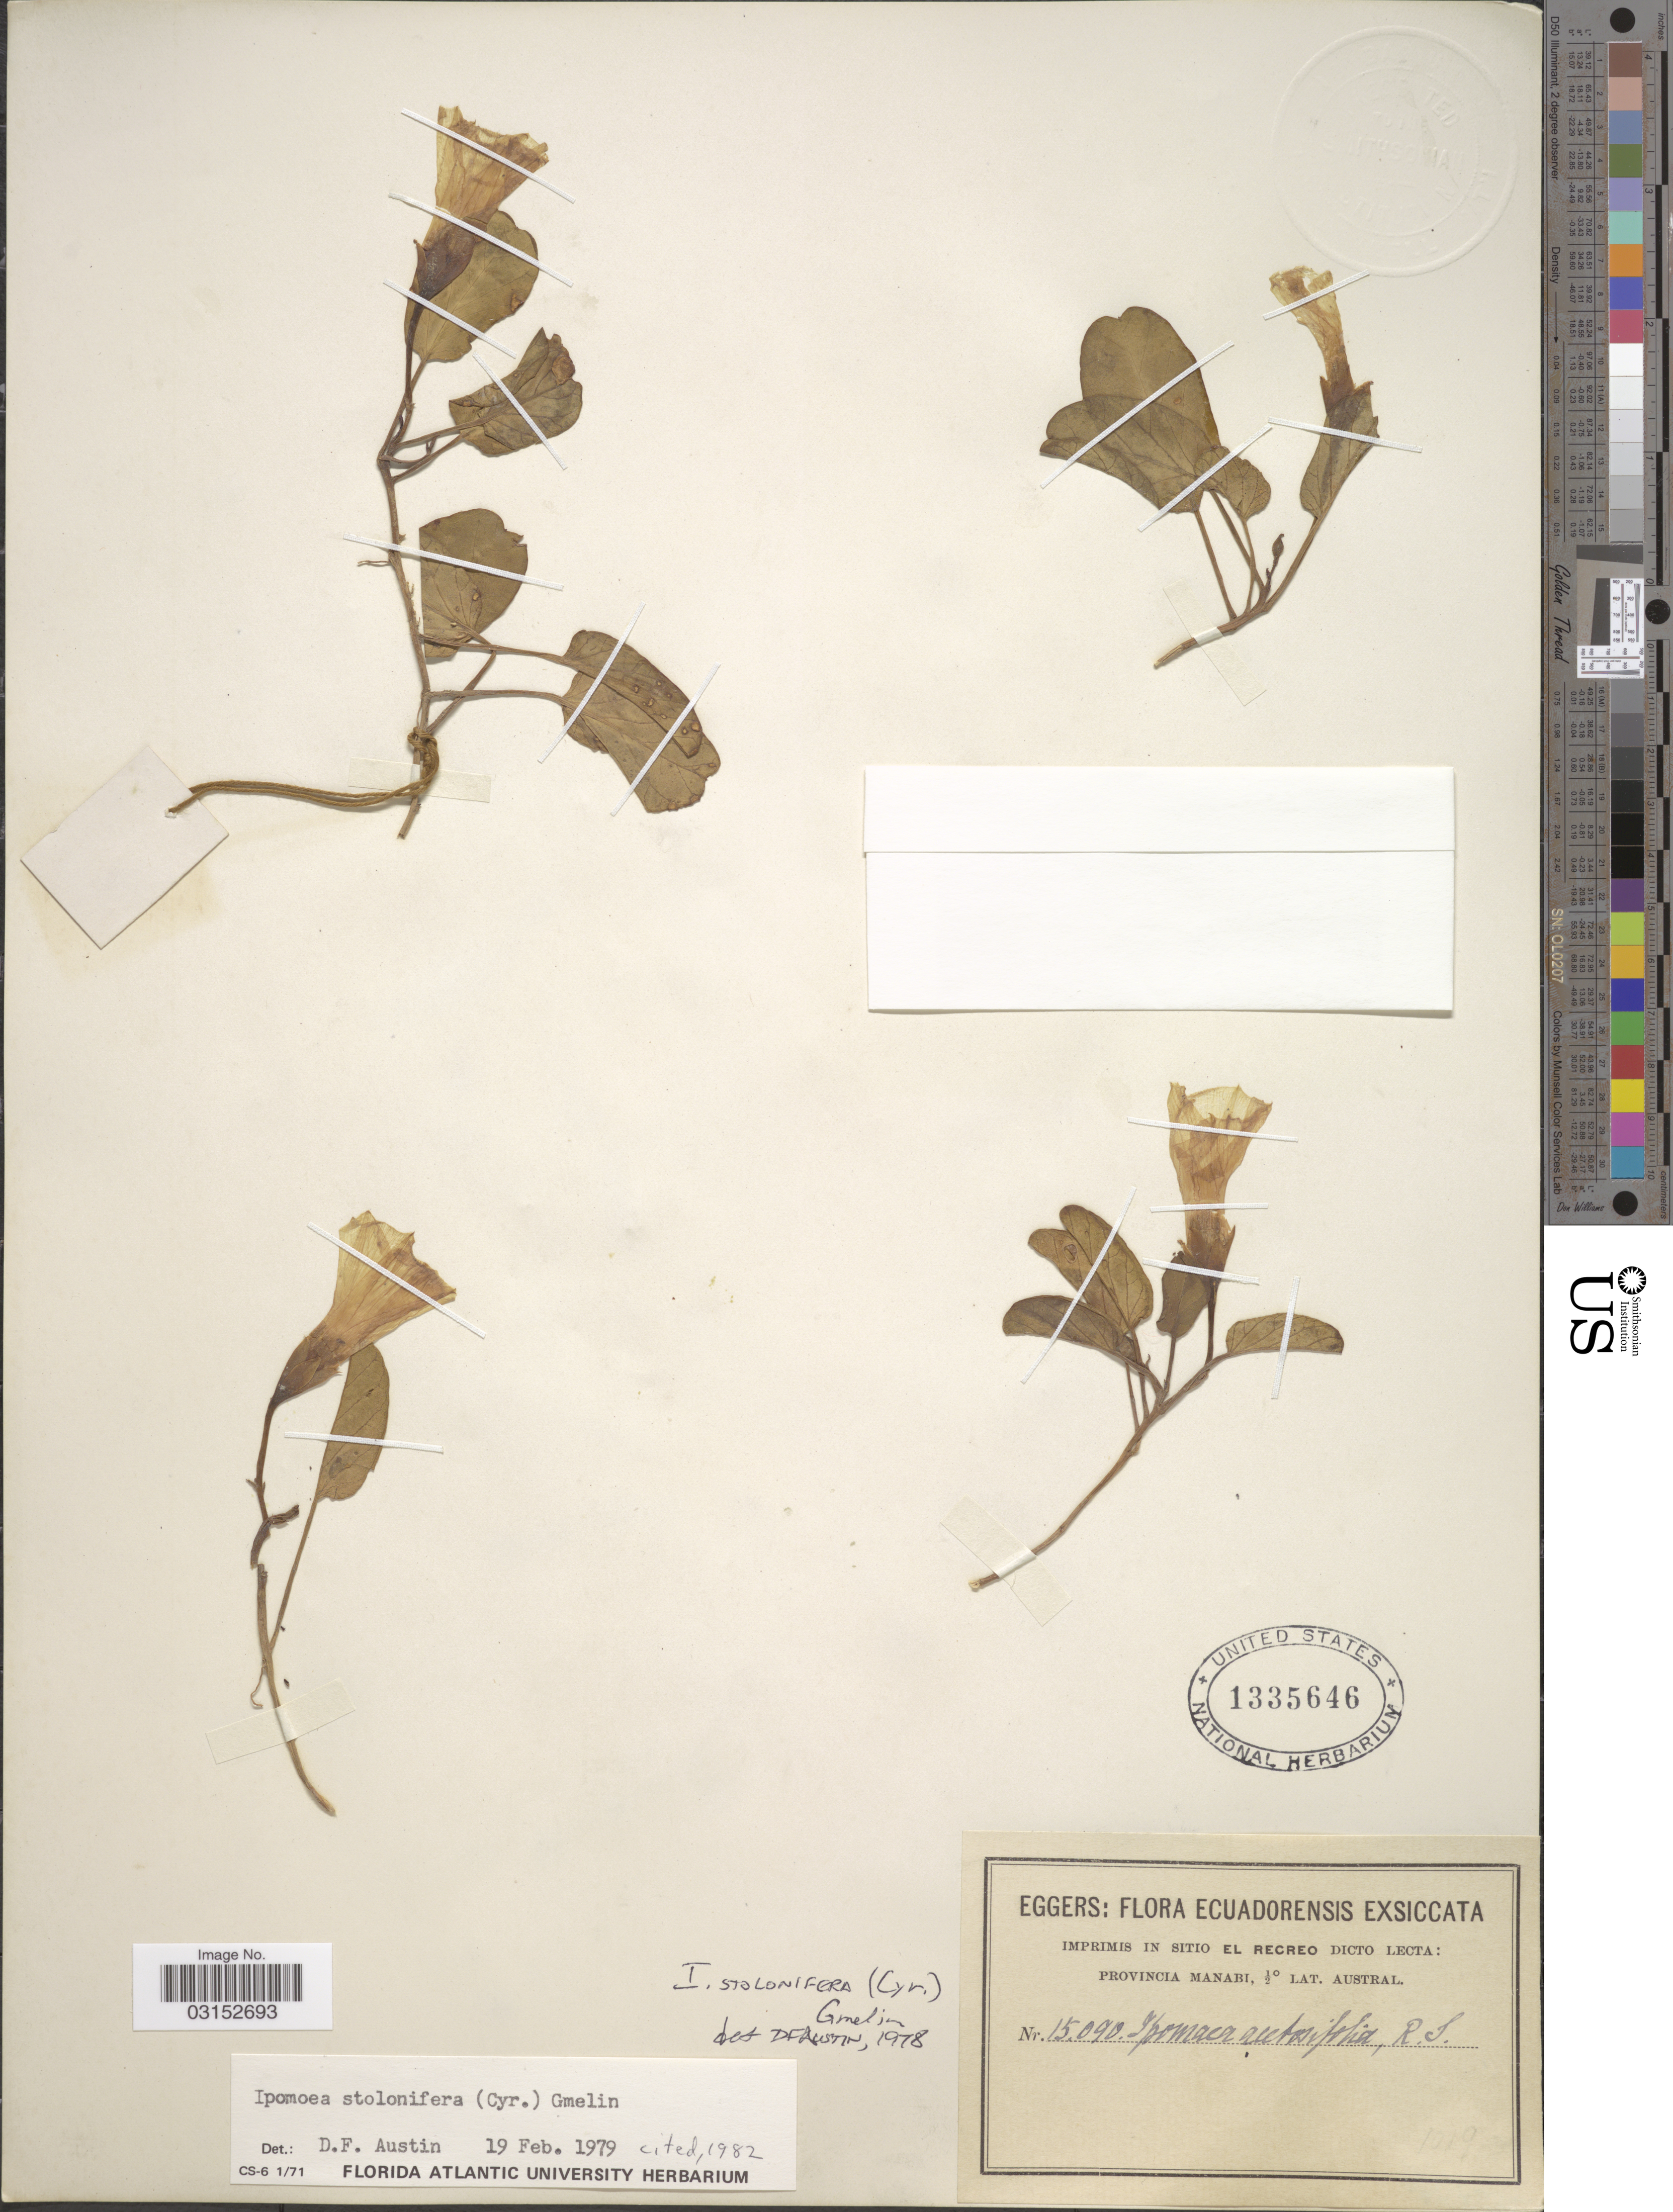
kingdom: Plantae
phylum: Tracheophyta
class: Magnoliopsida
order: Solanales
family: Convolvulaceae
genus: Ipomoea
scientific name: Ipomoea imperati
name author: (Vahl) Griseb.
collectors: -. Eggers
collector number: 15090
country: Ecuador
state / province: Manabí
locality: Imprimis in sitio El Recreo Dicto Lecta: Provincia Manabi, Austral.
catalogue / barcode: US 1335646